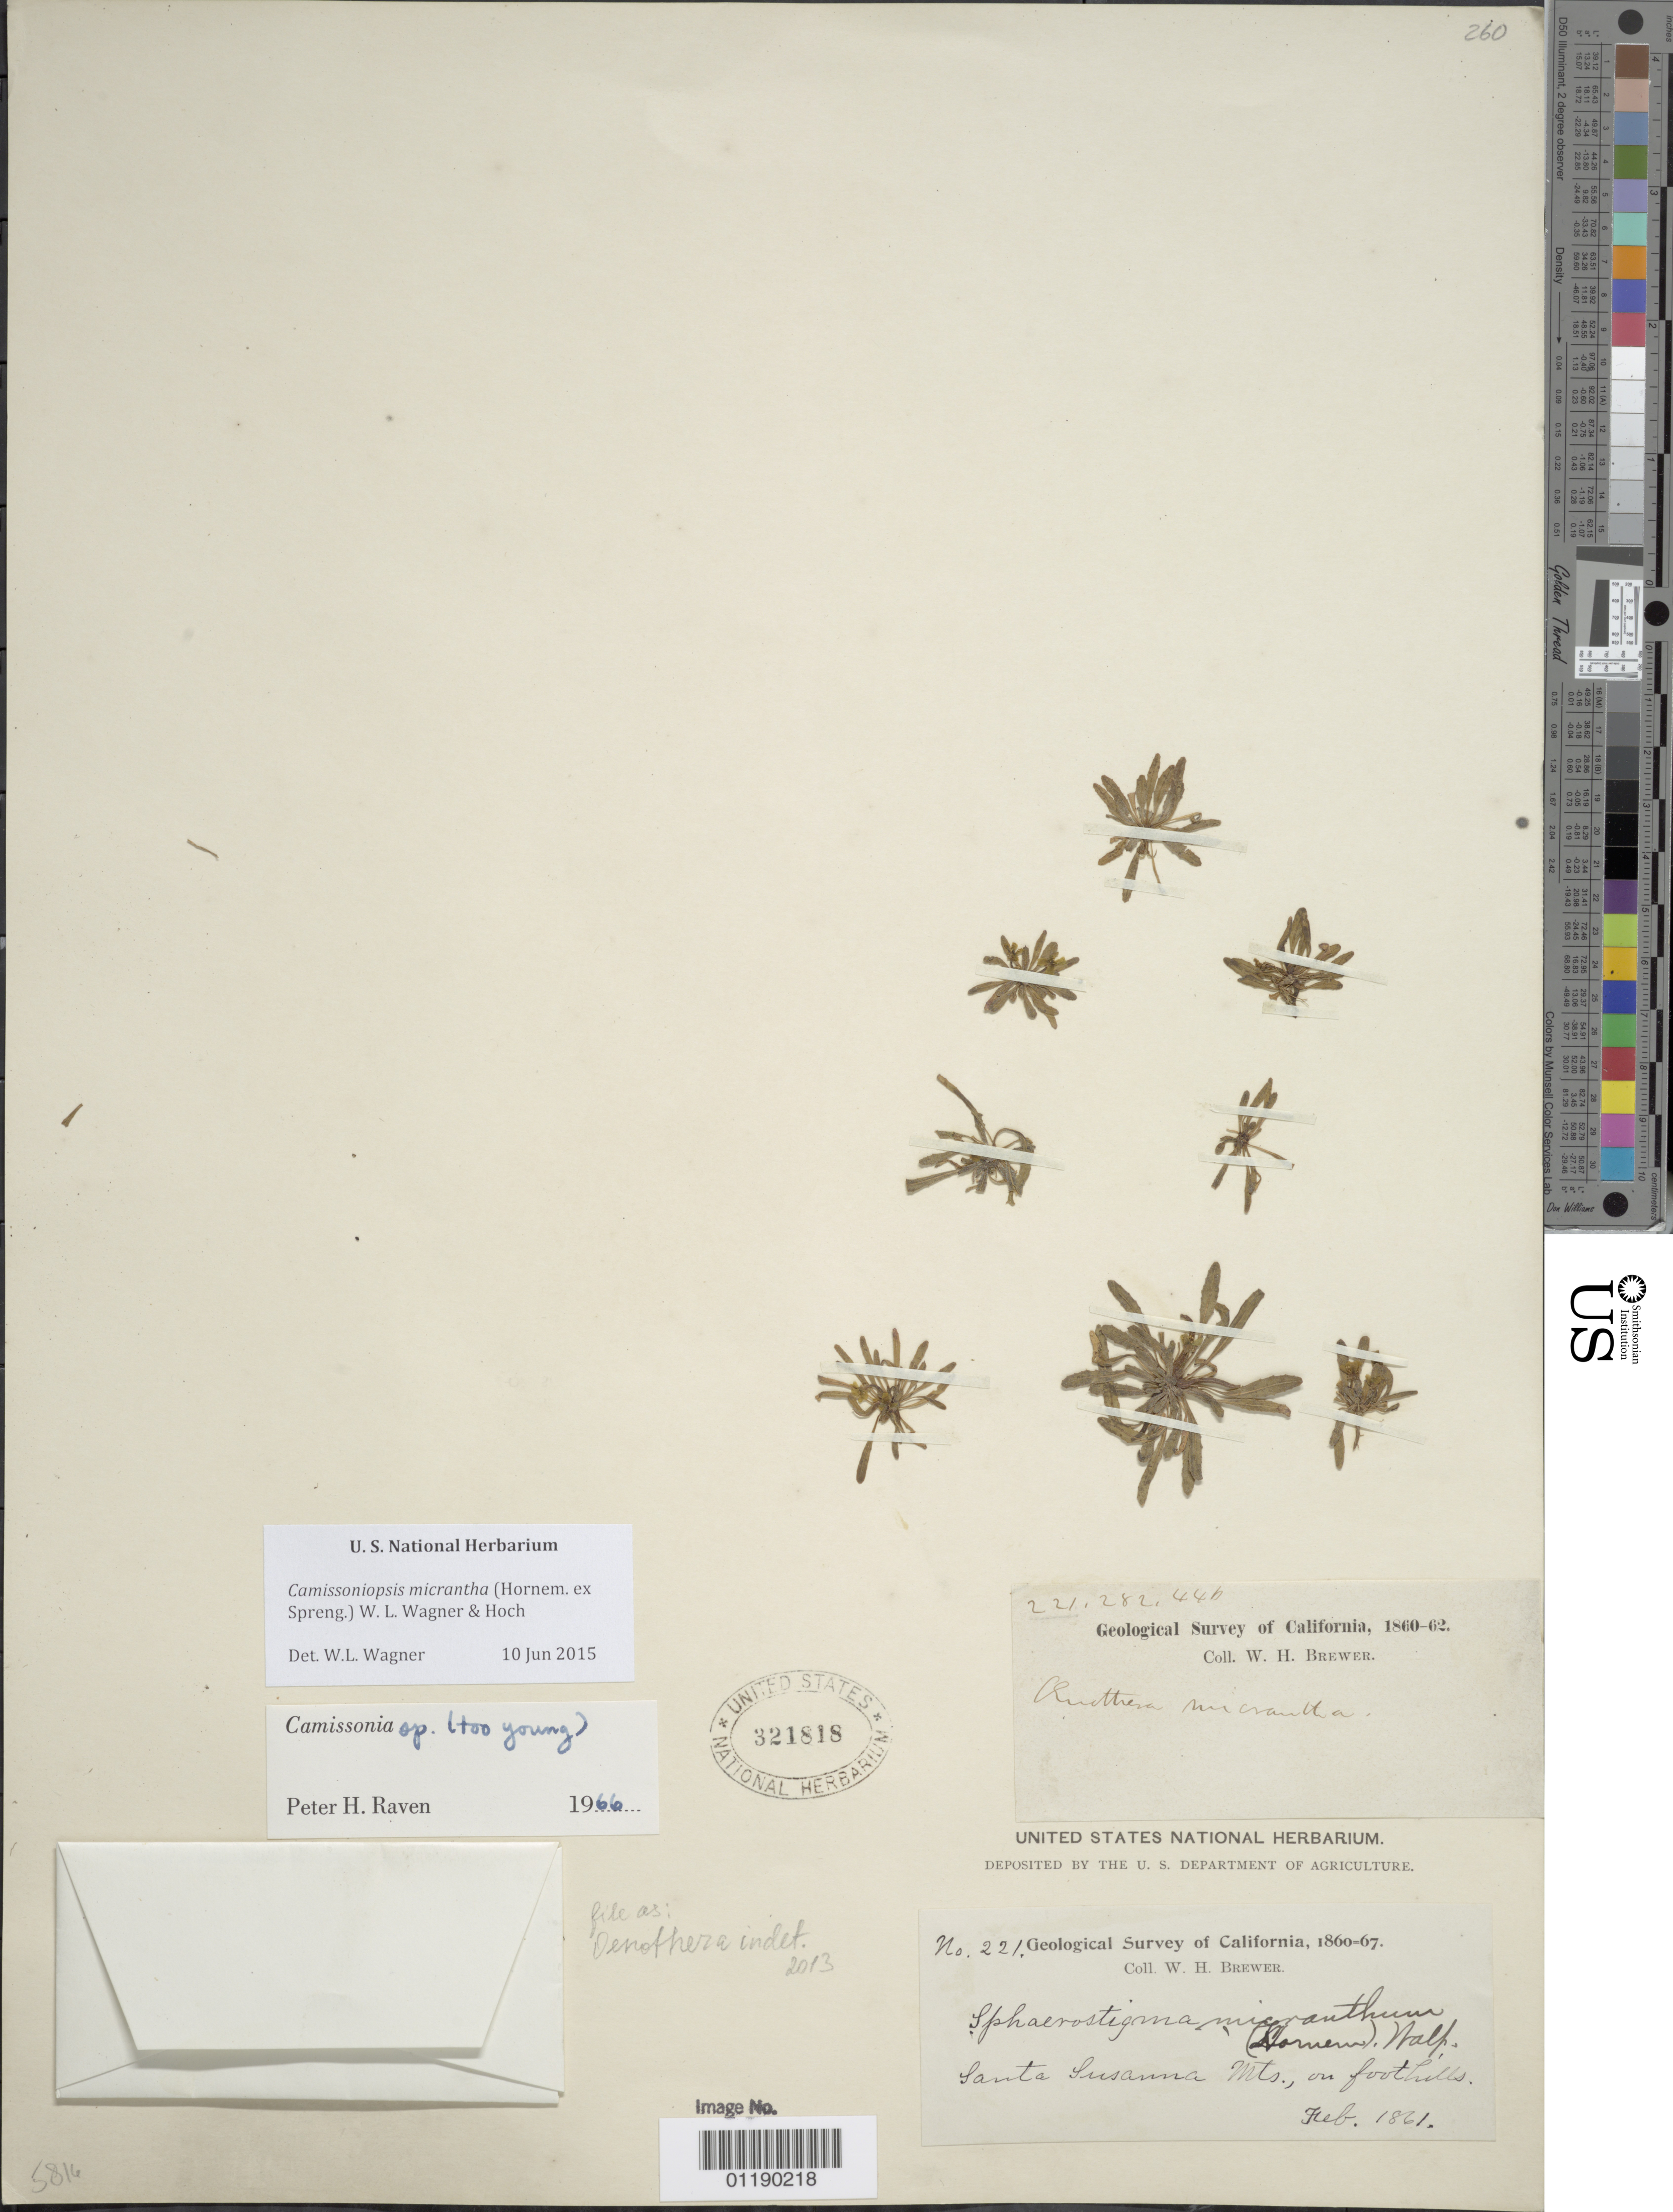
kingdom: Plantae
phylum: Tracheophyta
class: Magnoliopsida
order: Myrtales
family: Onagraceae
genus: Camissoniopsis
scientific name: Camissoniopsis micrantha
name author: (Hornem. ex Spreng.) W.L. Wagner & Hoch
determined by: Wagner, W. L., (BOT), Smithsonian Institution - National Museum of Natural History (UNITED STATES)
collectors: W. H. Brewer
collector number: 221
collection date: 1861-02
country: United States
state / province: California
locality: Santa Susana Mts., on foothills.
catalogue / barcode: US 321818